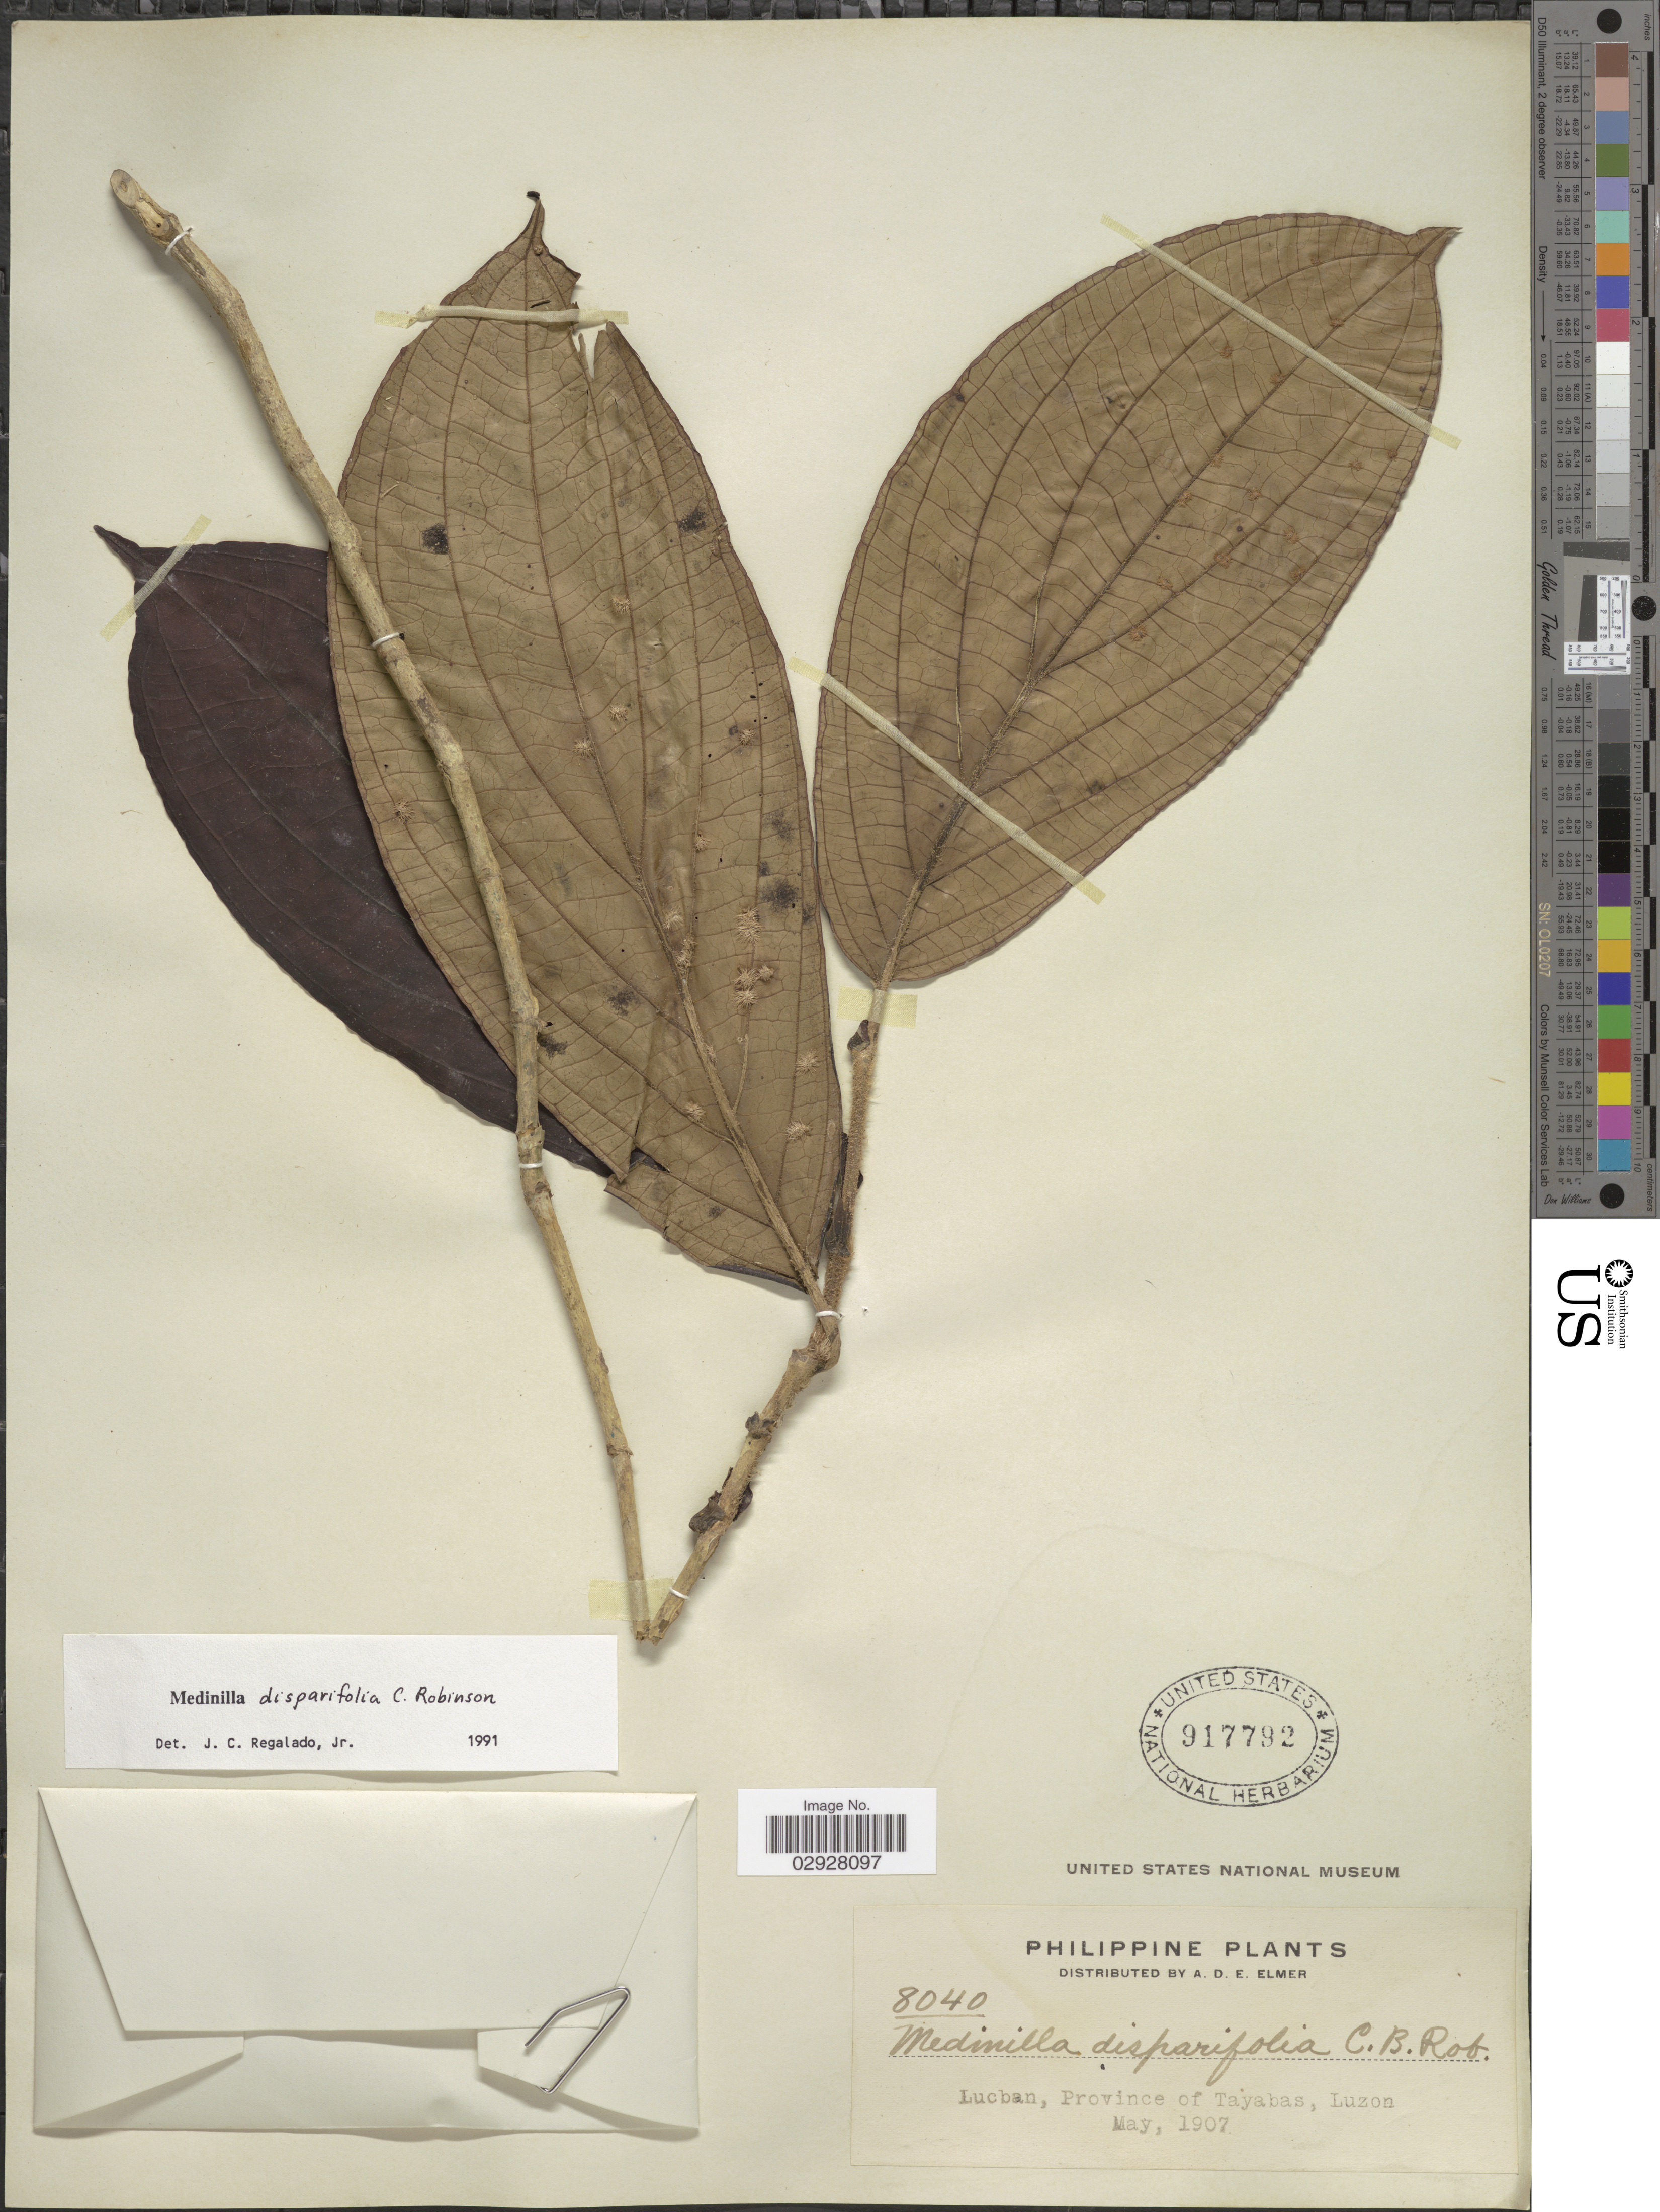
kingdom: Plantae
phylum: Tracheophyta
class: Magnoliopsida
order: Myrtales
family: Melastomataceae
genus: Medinilla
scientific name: Medinilla disparifolia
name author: C.B. Rob.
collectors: A. D. E. Elmer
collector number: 8040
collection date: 1907-05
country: Philippines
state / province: Calabarzon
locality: Lucban, Province of Tayabas, Luzon.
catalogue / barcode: US 917792